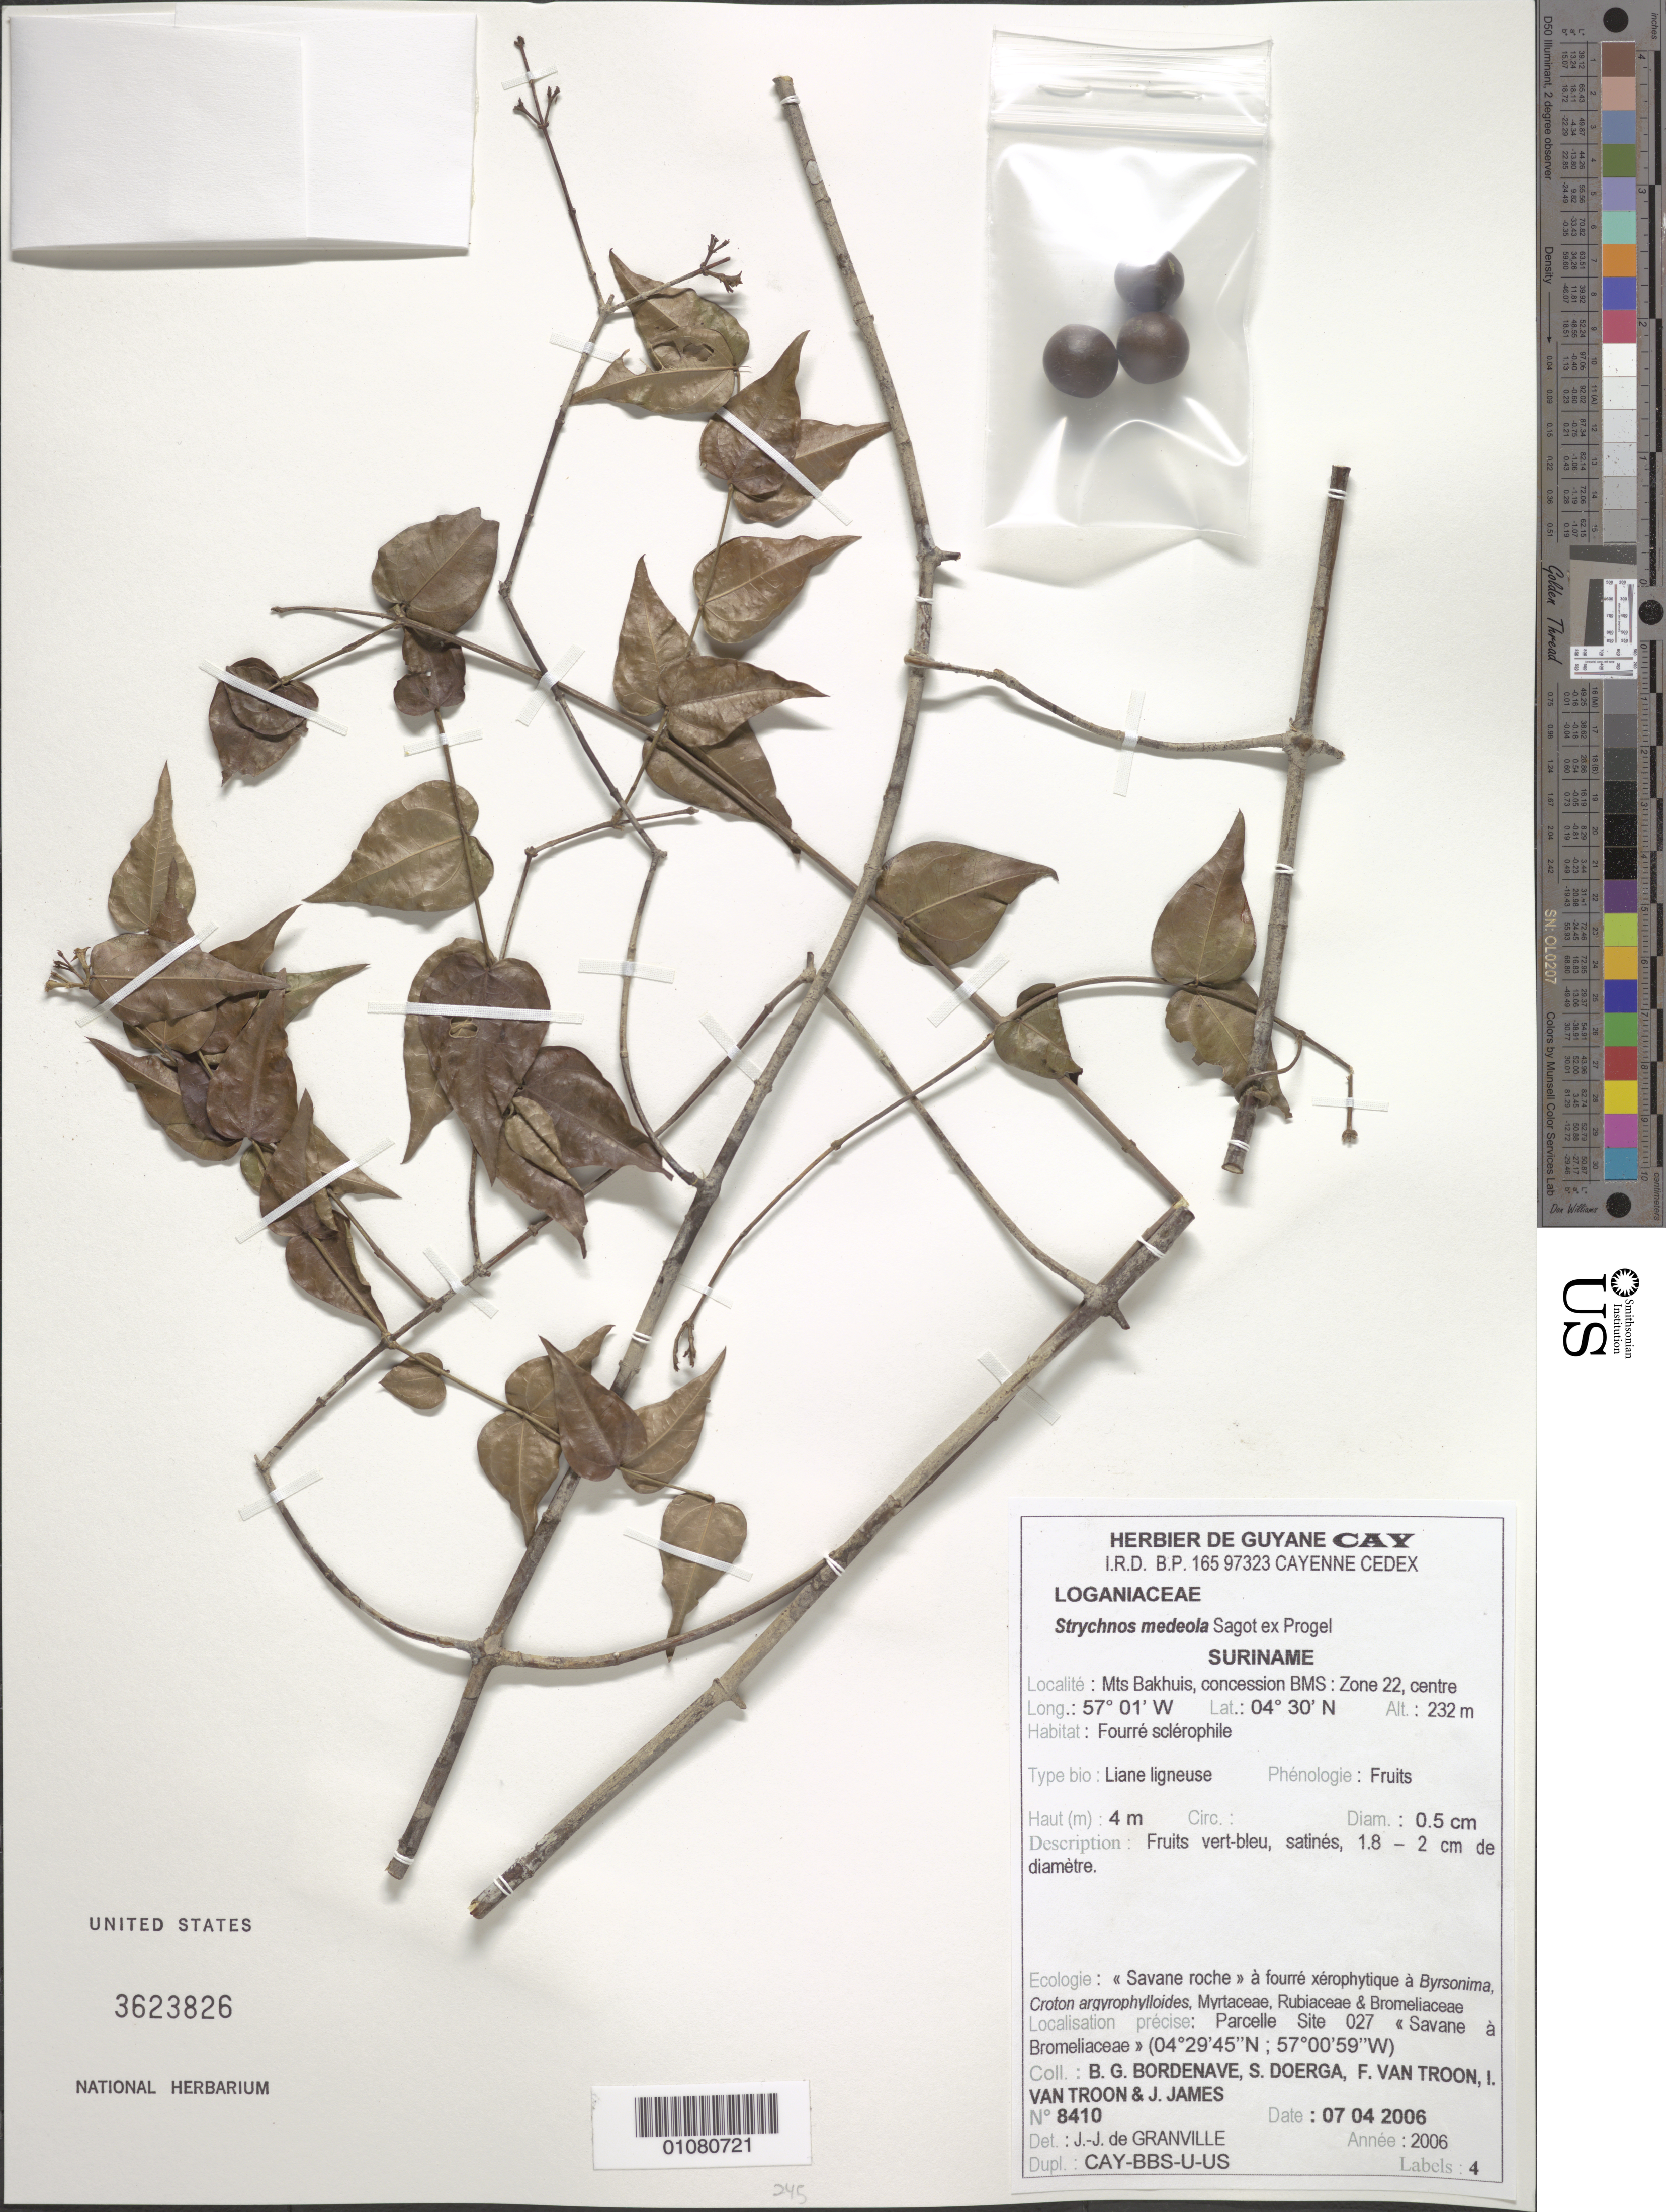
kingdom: Plantae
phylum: Tracheophyta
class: Magnoliopsida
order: Gentianales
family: Loganiaceae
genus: Strychnos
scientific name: Strychnos medeola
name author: Sagot ex Progel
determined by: Granville, J. J. de, (CAY), Institut de Recherche pour le Developpement (IRD) (FRENCH GUIANA)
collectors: B. Bordenave, S. Doerga, F. Van Troon, I. van Troon & J. James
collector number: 8410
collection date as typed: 7 April 2006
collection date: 2006-04-07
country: French Guiana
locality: Montages Bakhuis, concession BMS: Zone 22, centre.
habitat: "Savane Roche" a fourre xerophytique; Fourre sclerophile.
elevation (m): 232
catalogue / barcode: US 3623826